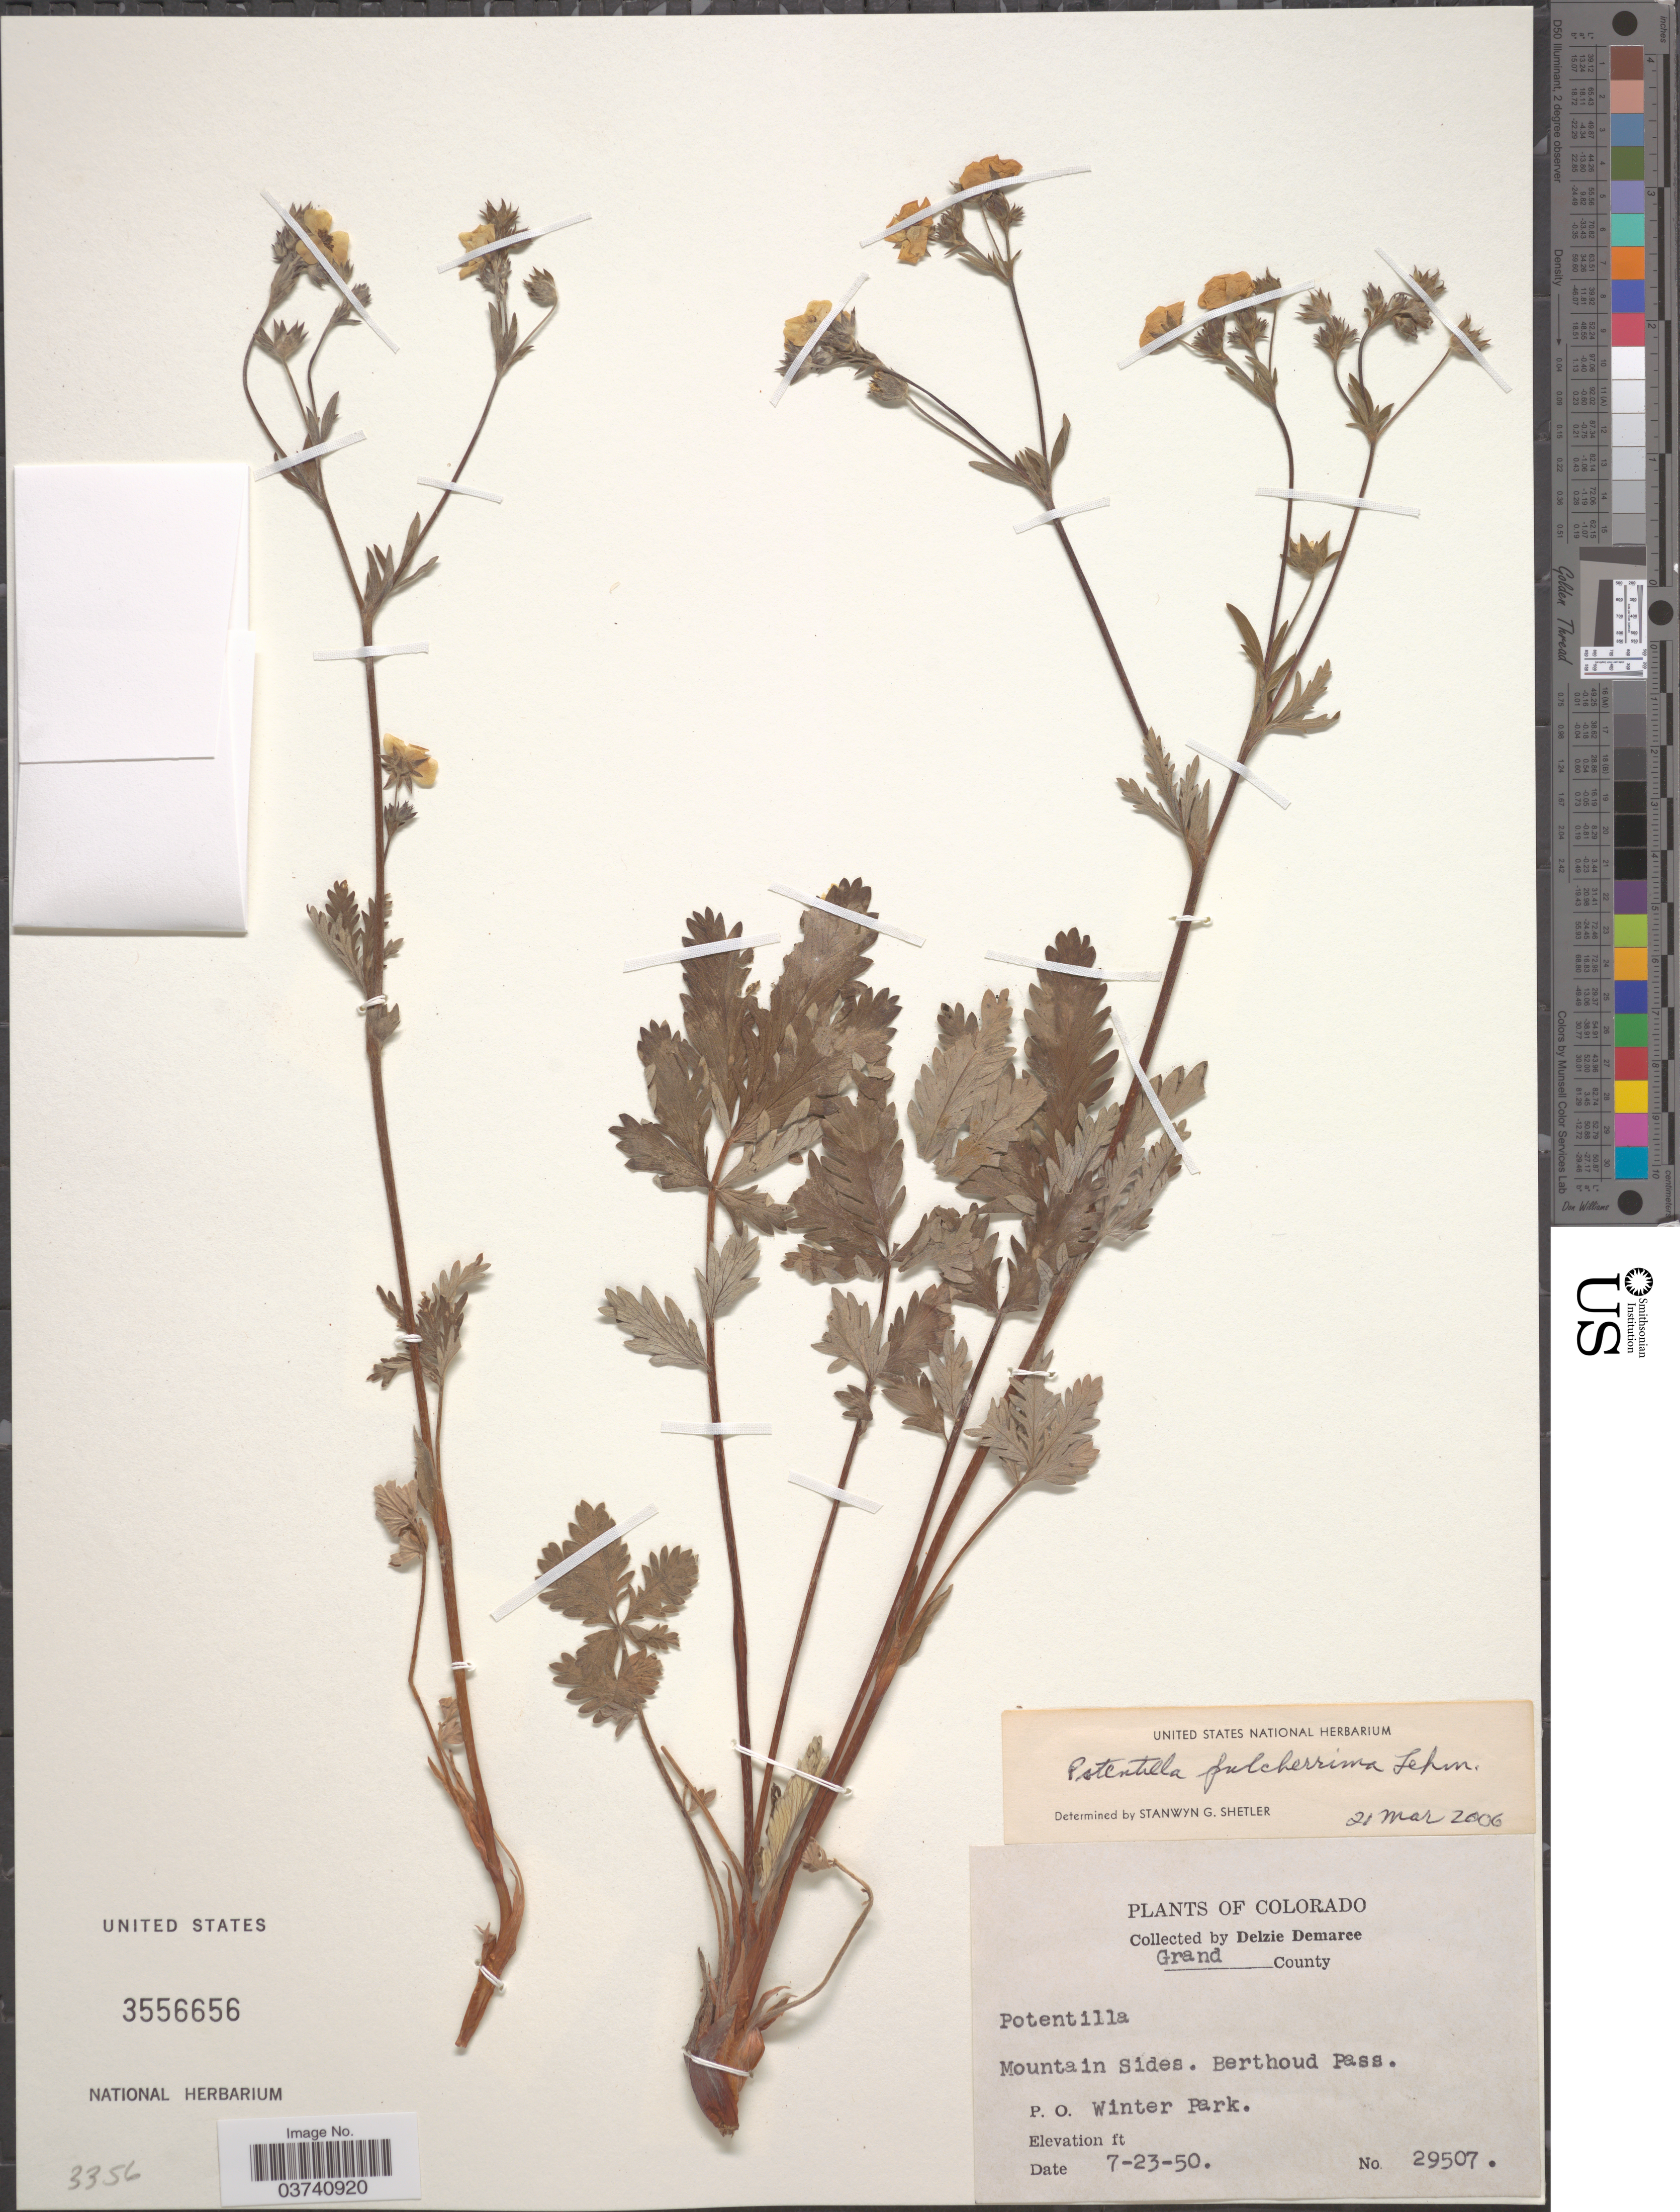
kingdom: Plantae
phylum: Tracheophyta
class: Magnoliopsida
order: Rosales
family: Rosaceae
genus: Potentilla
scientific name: Potentilla pulcherrima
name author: Lehm.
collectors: D. Demaree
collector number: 29507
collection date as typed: Transcribed d/m/y: 23/7/50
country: United States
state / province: Colorado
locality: Grand County. Mountain sides. Berthoud Pass. P. O. Winter Park.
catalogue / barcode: US 3556656